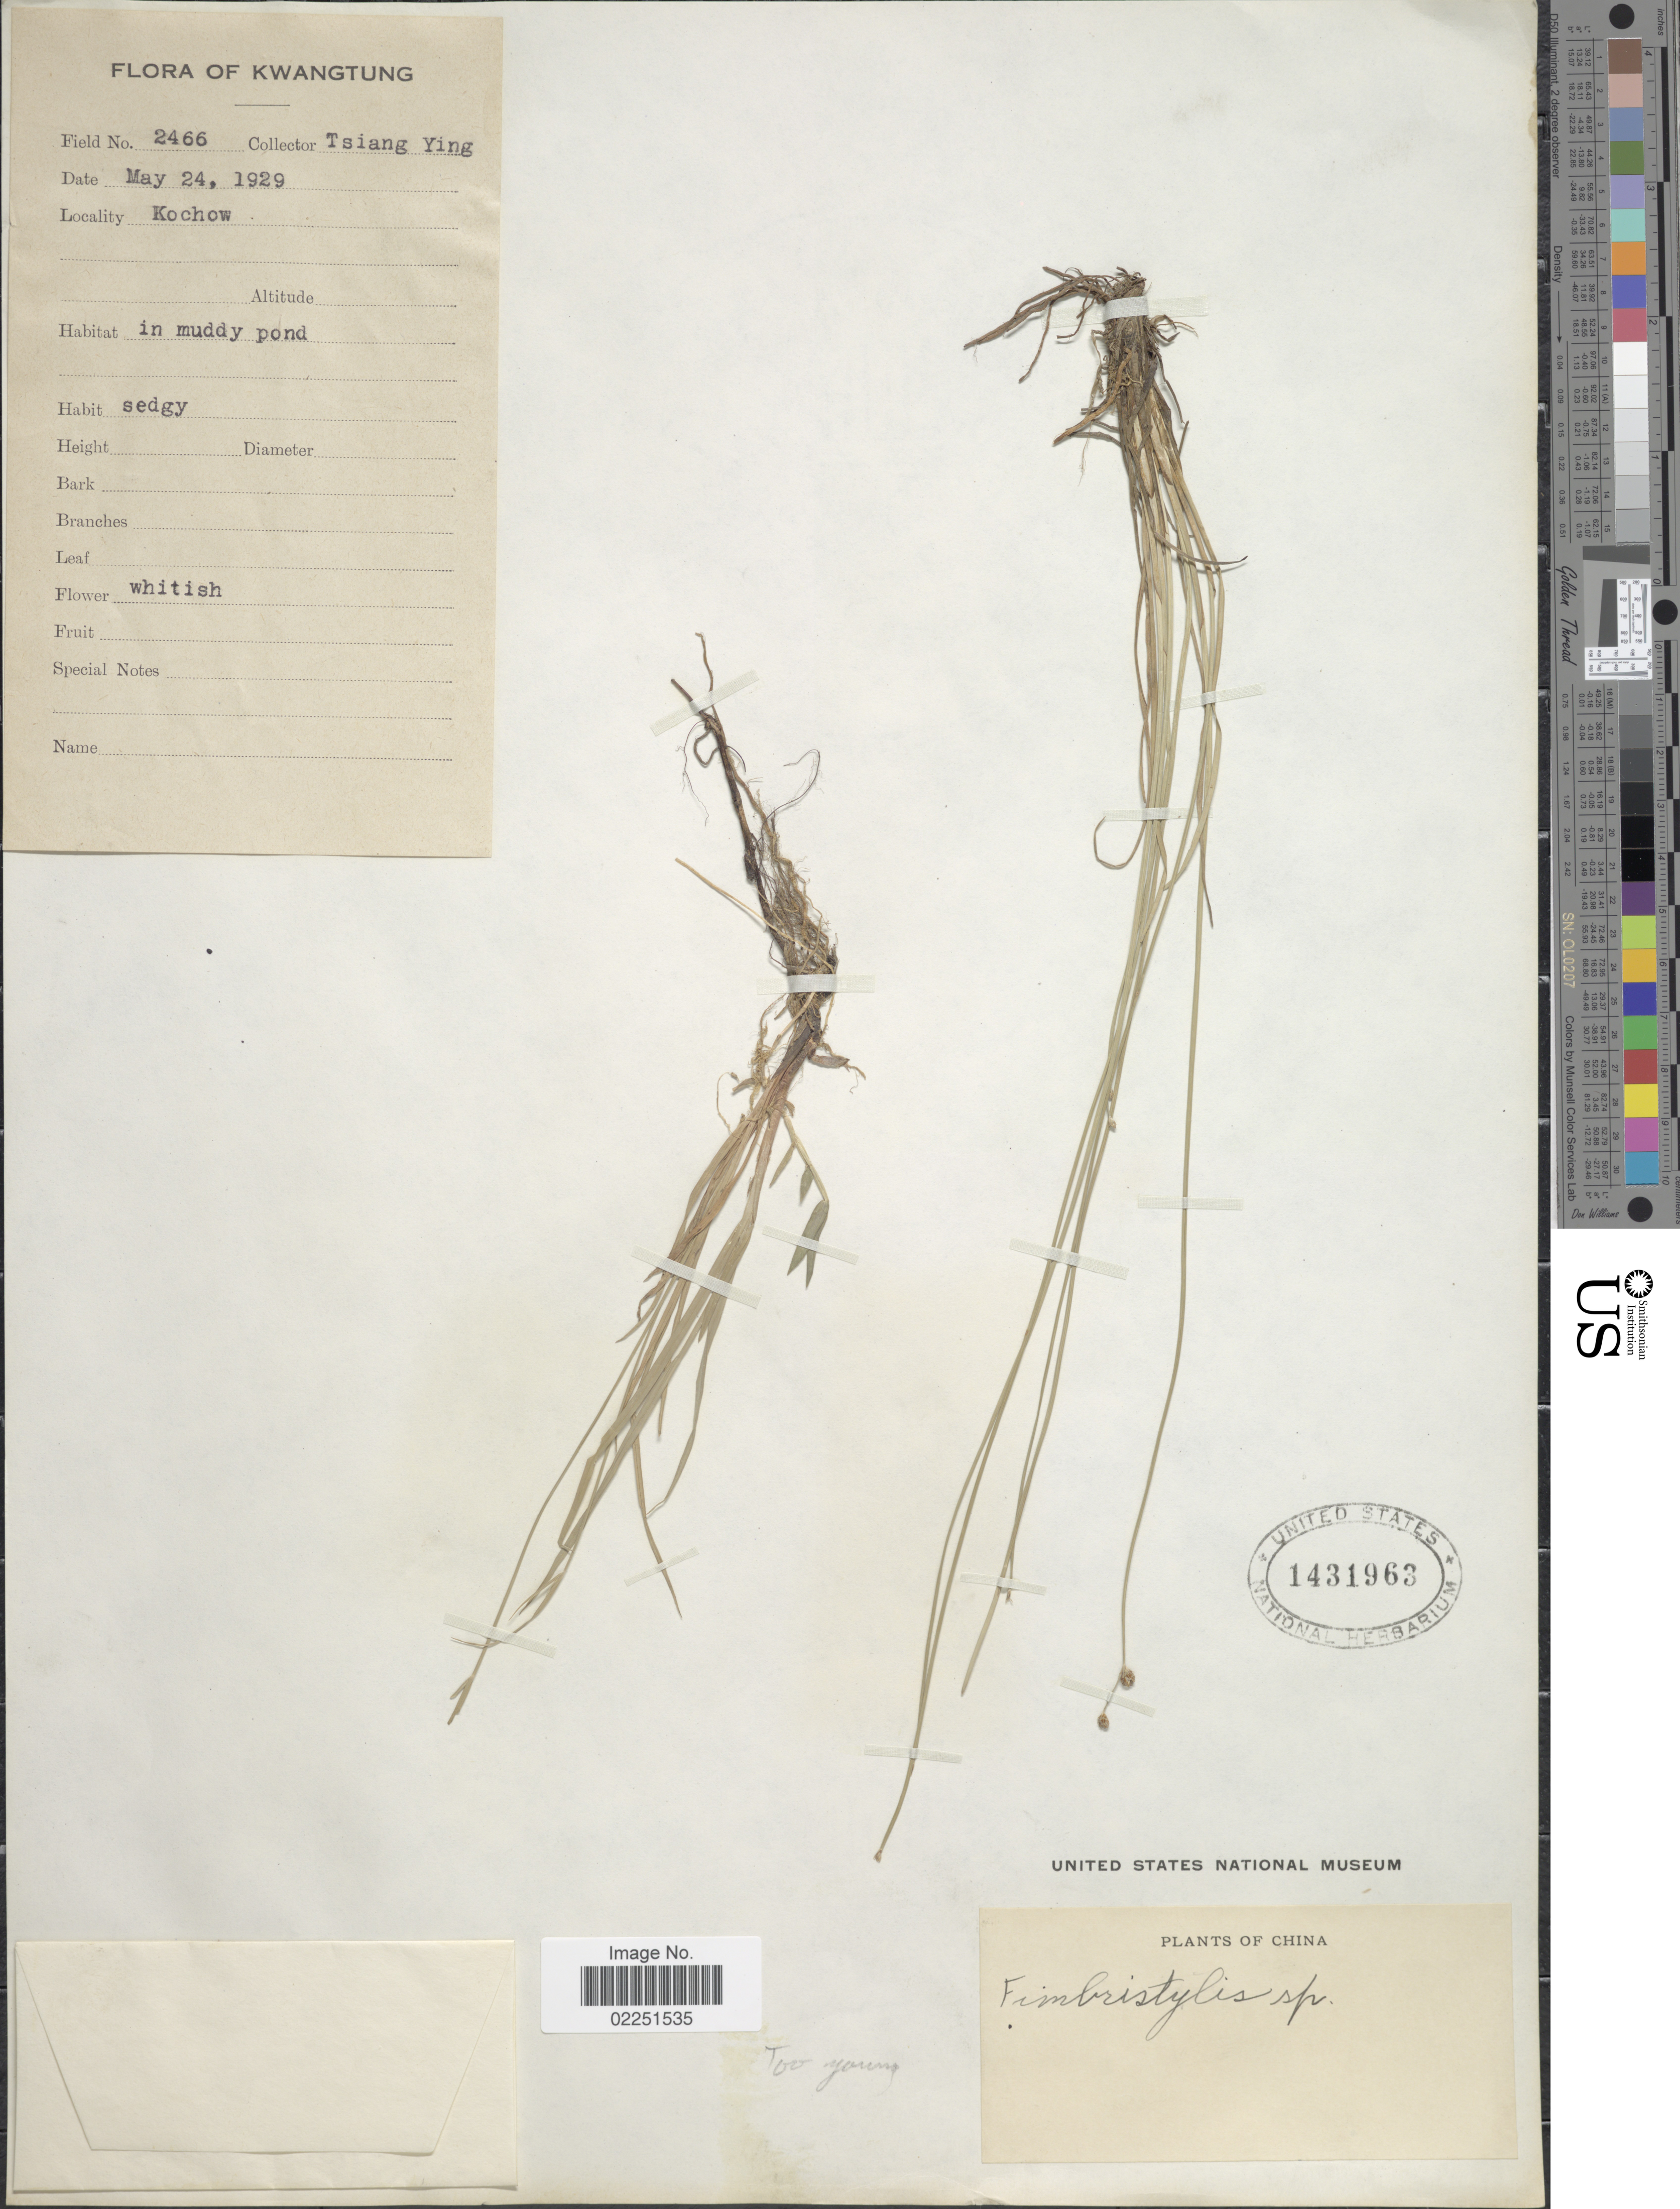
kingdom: Plantae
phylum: Tracheophyta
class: Liliopsida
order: Poales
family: Cyperaceae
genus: Fimbristylis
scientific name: Fimbristylis sp.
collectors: T. Ying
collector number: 2466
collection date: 1929-05-24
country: China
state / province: Guangdong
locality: Kwangtung, Kochow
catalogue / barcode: US 1431963